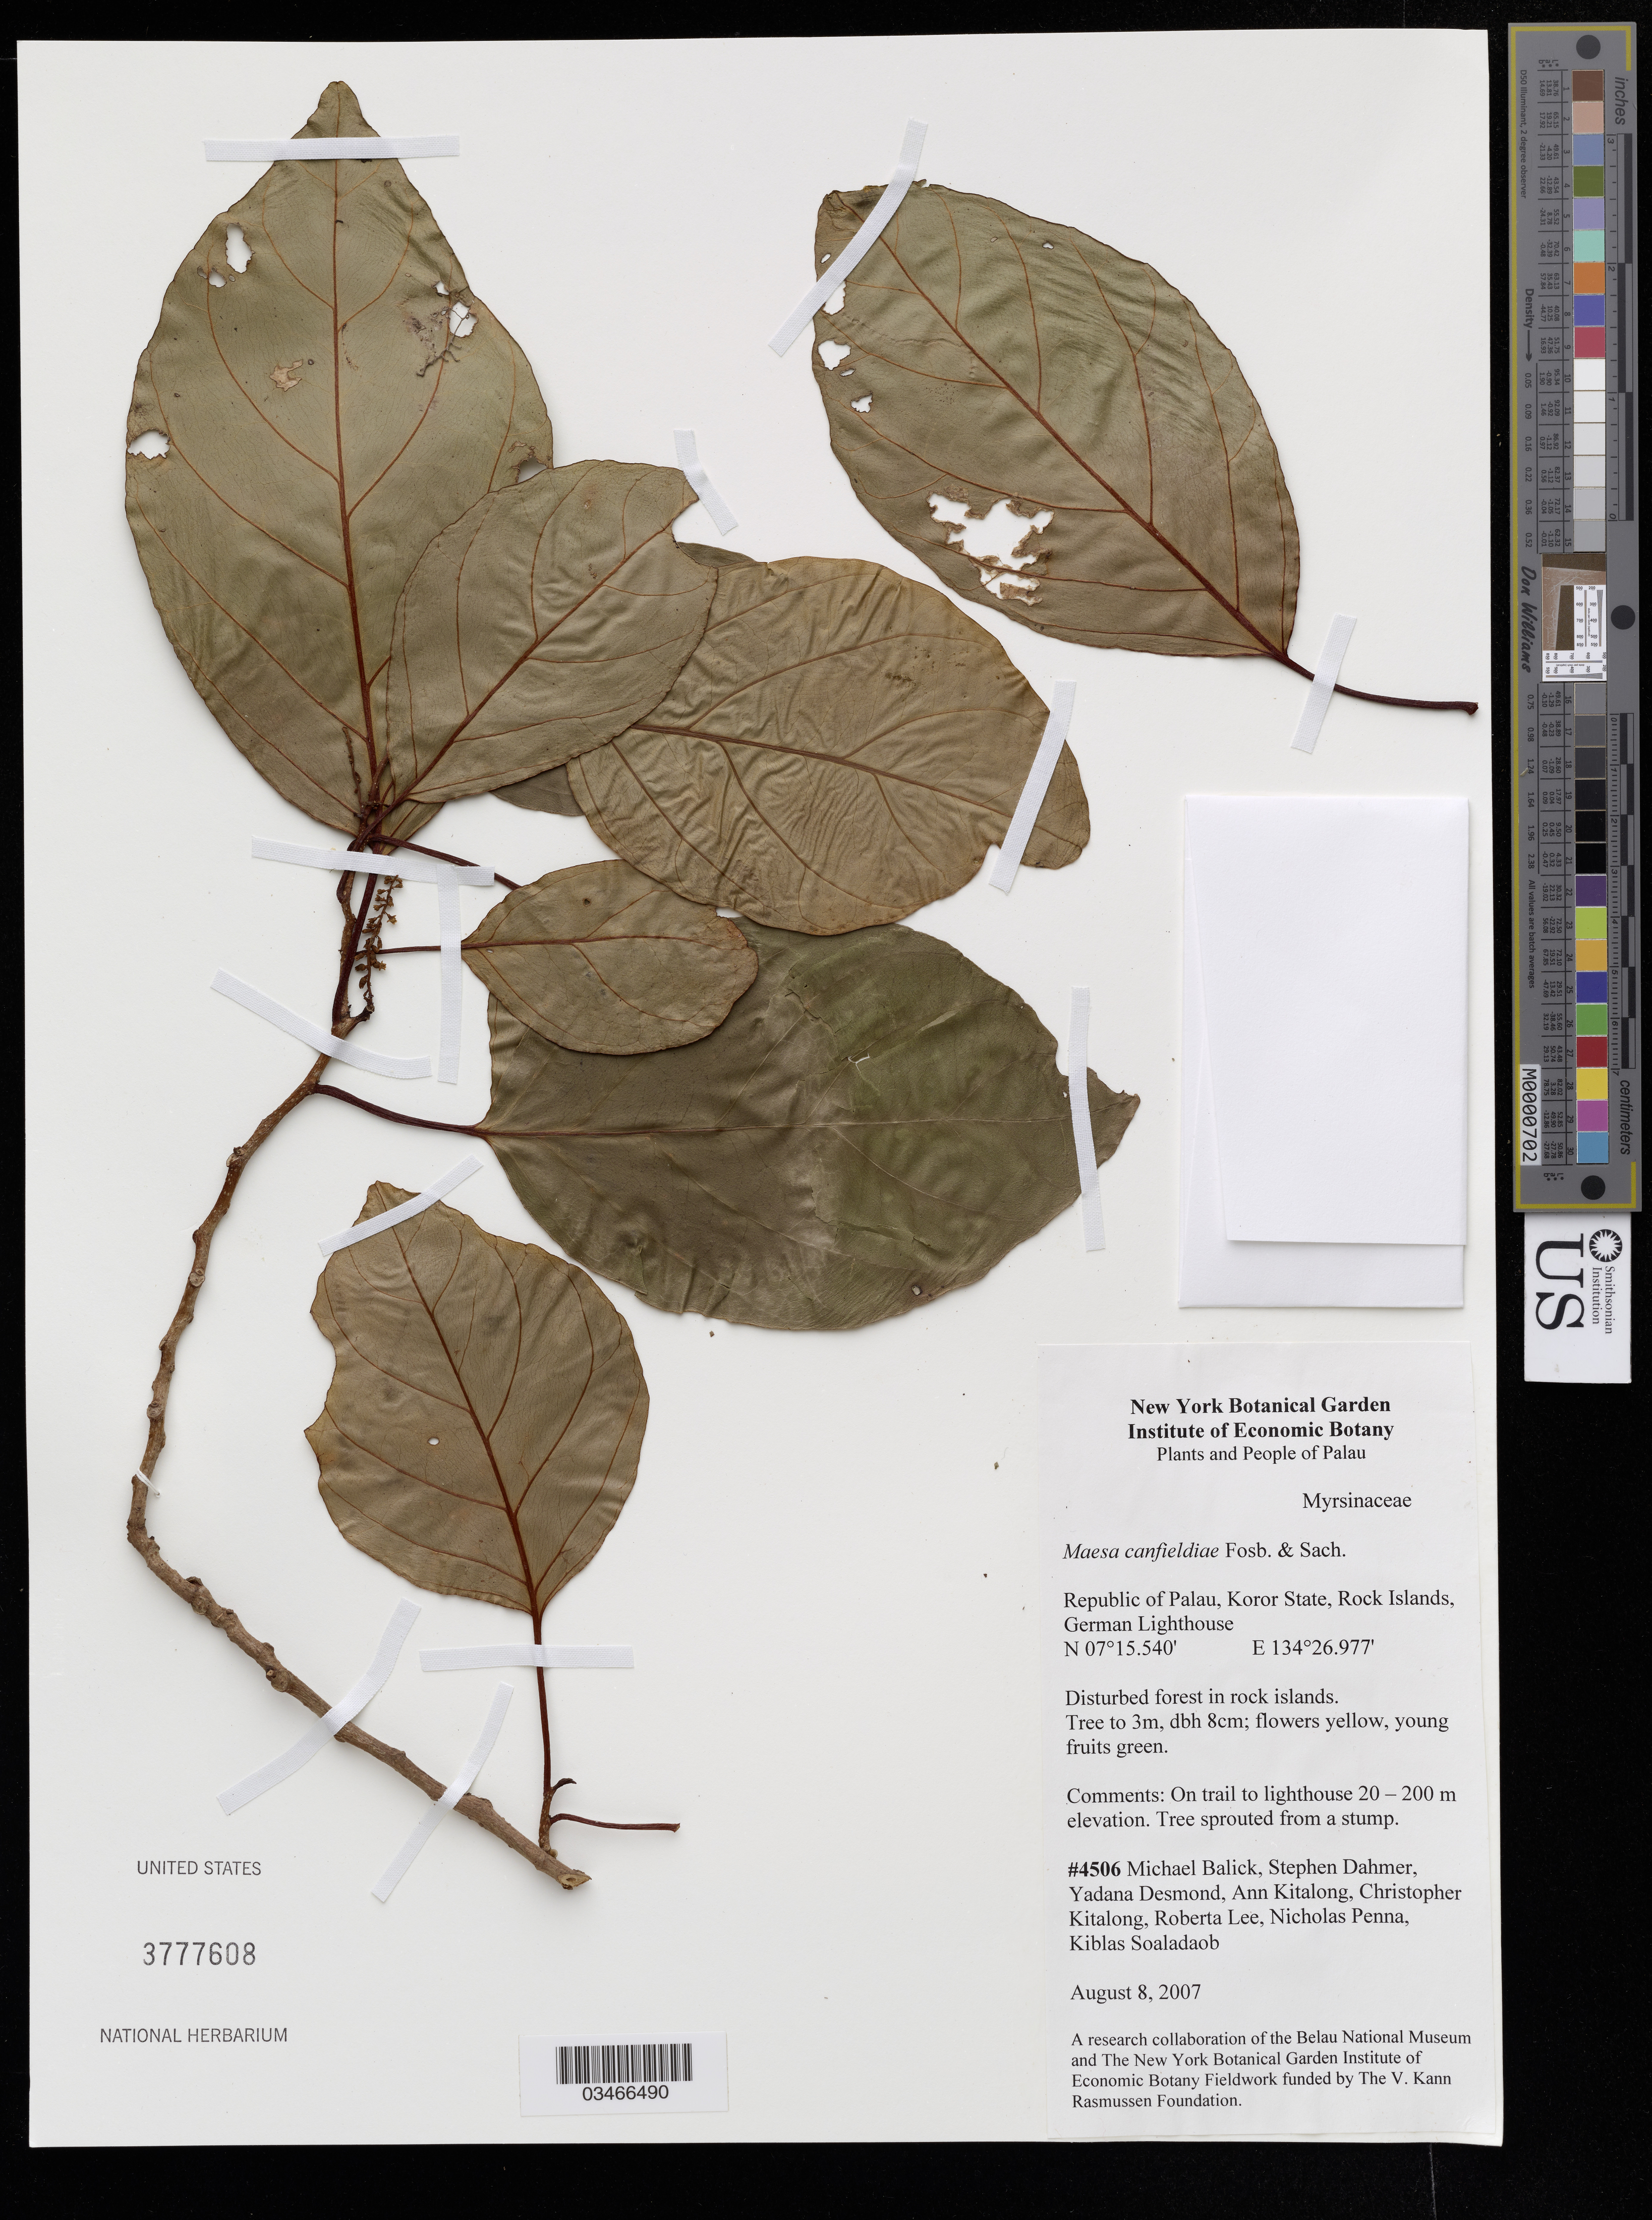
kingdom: Plantae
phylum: Tracheophyta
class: Magnoliopsida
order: Ericales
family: Primulaceae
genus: Maesa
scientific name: Maesa canfieldiae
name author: Fosberg & Sachet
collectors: M. J. Balick, S. Dahmer, Y. Desmond & A. Kitalong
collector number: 4506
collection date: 2007-08-08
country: Micronesia, Federated States of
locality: Republic of Palau, Koror State, Rock Islands, German Lighthouse.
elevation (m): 20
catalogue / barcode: US 3777608